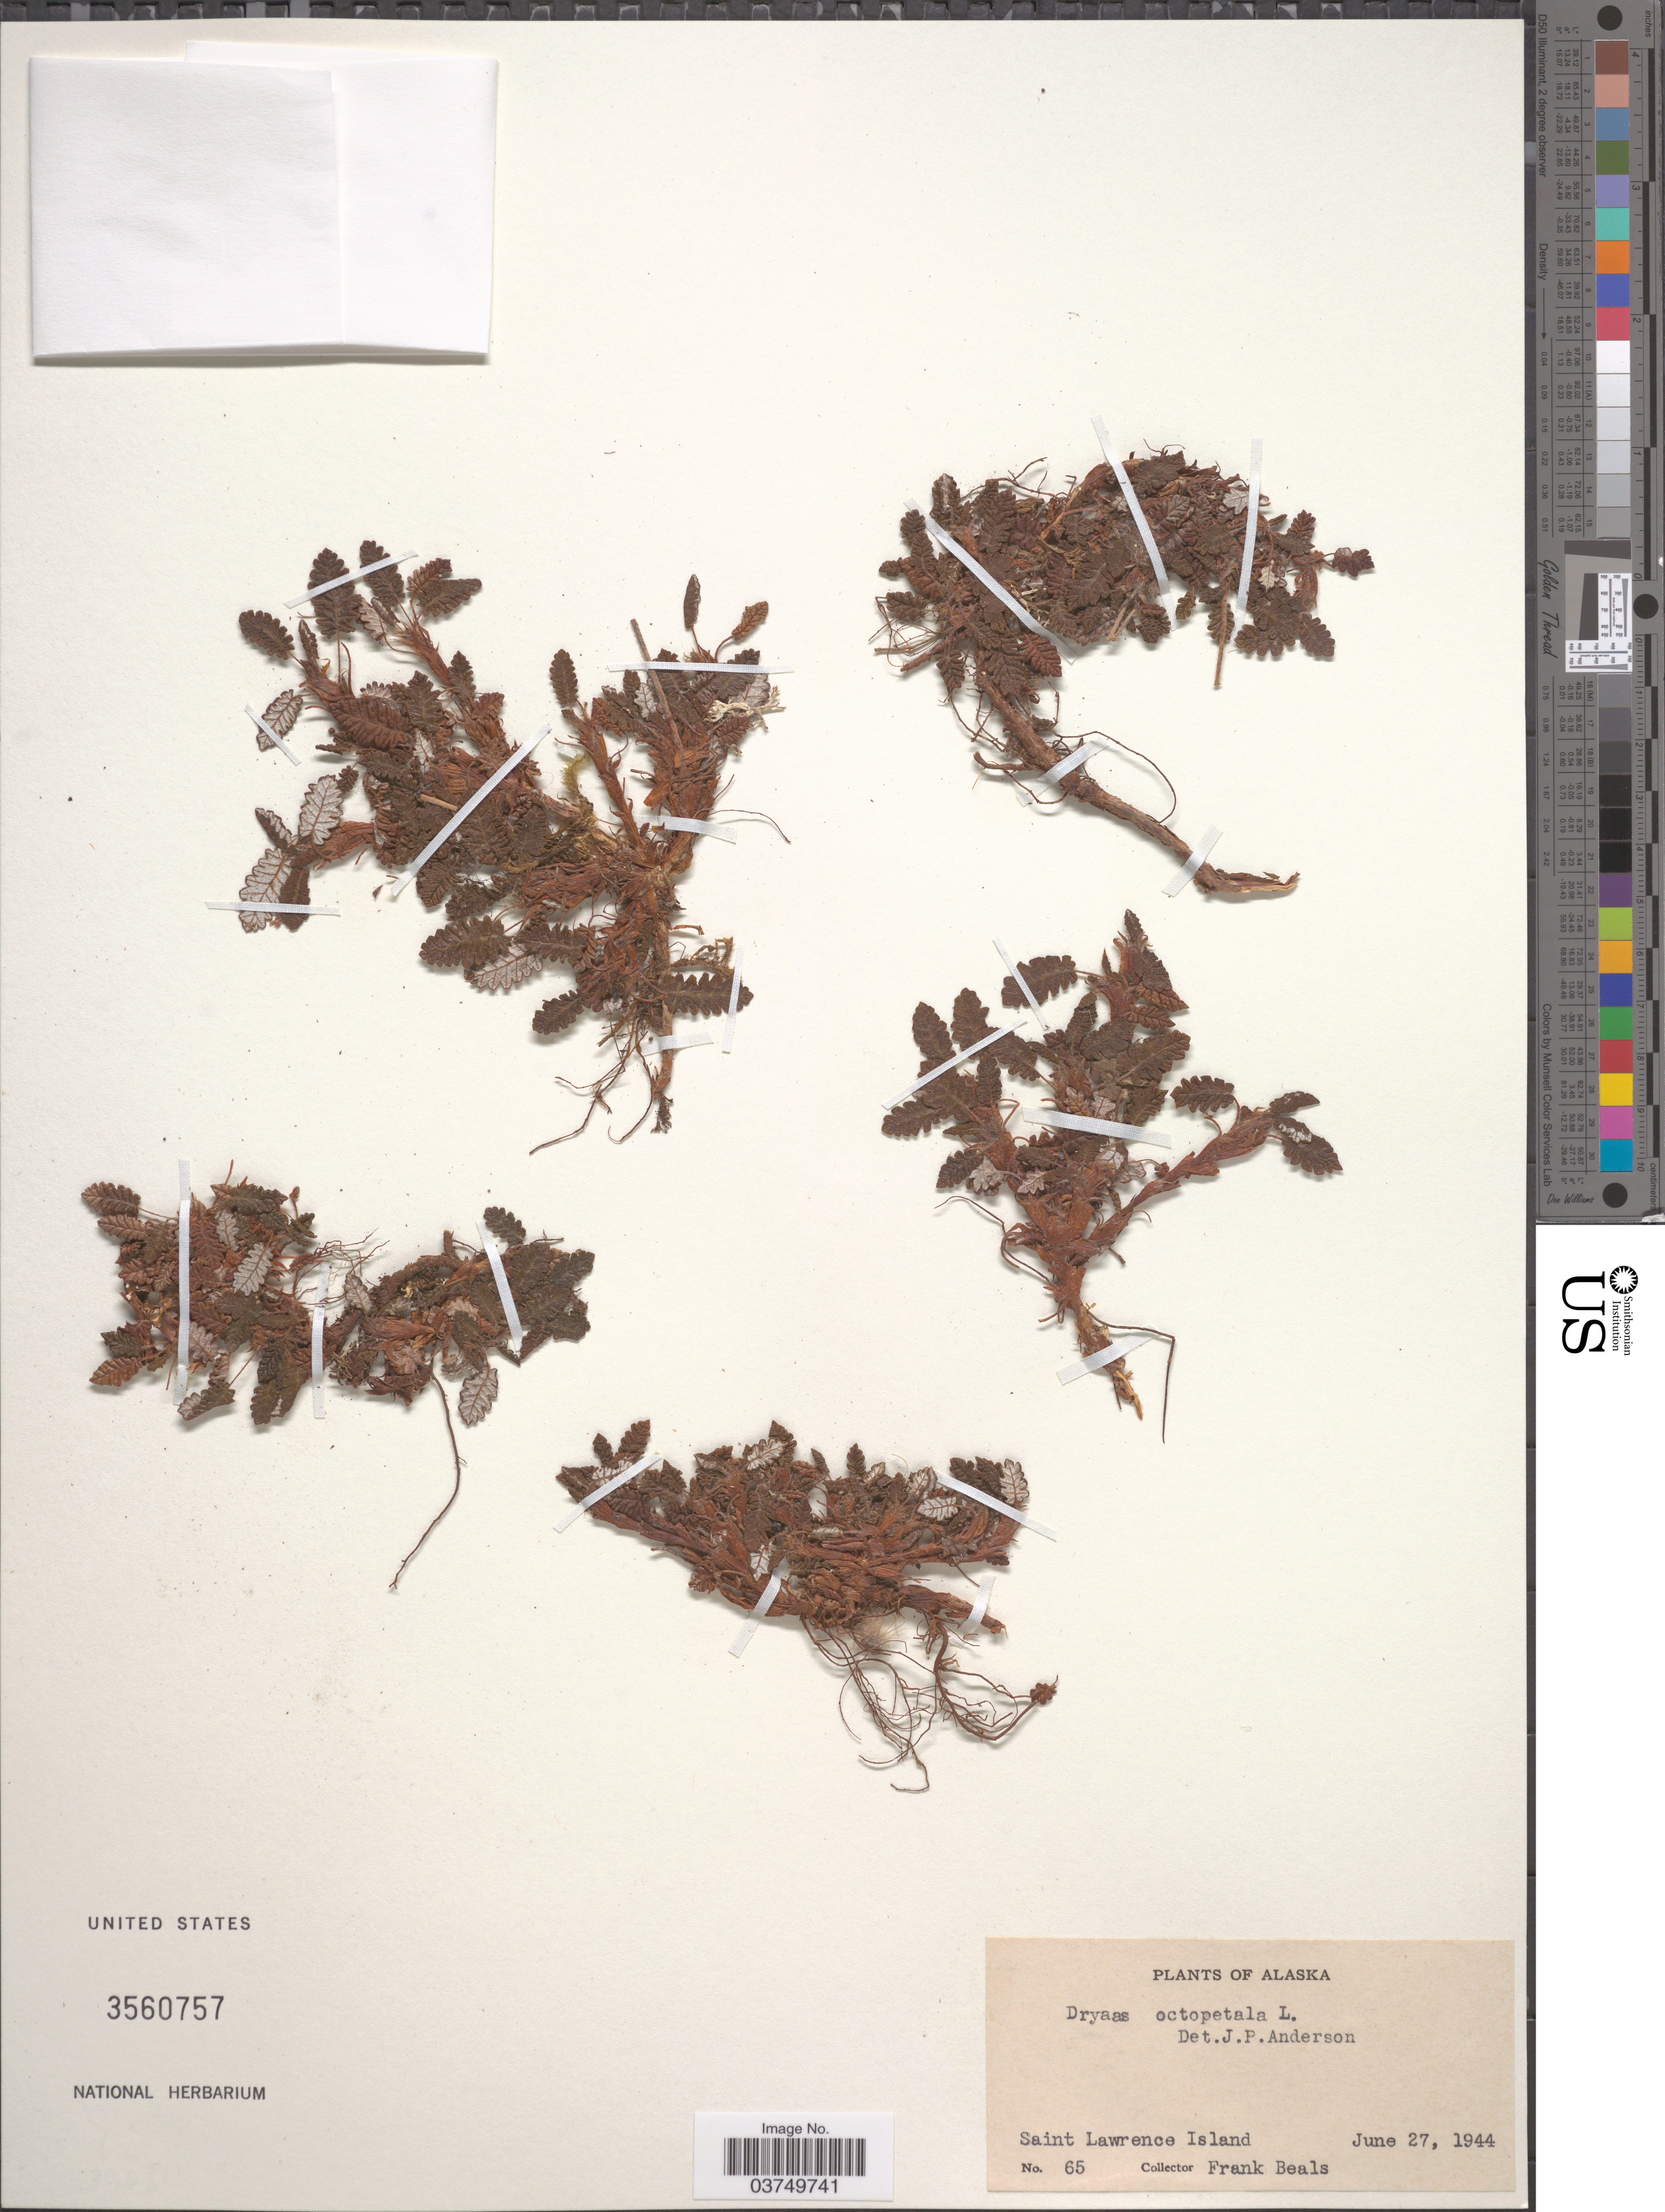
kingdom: Plantae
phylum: Tracheophyta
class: Magnoliopsida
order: Rosales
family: Rosaceae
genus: Dryas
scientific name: Dryas octopetala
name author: L.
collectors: F. Beals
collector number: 65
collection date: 1944-06-27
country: United States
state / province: Alaska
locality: Saint Lawrence Island.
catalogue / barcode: US 3560757